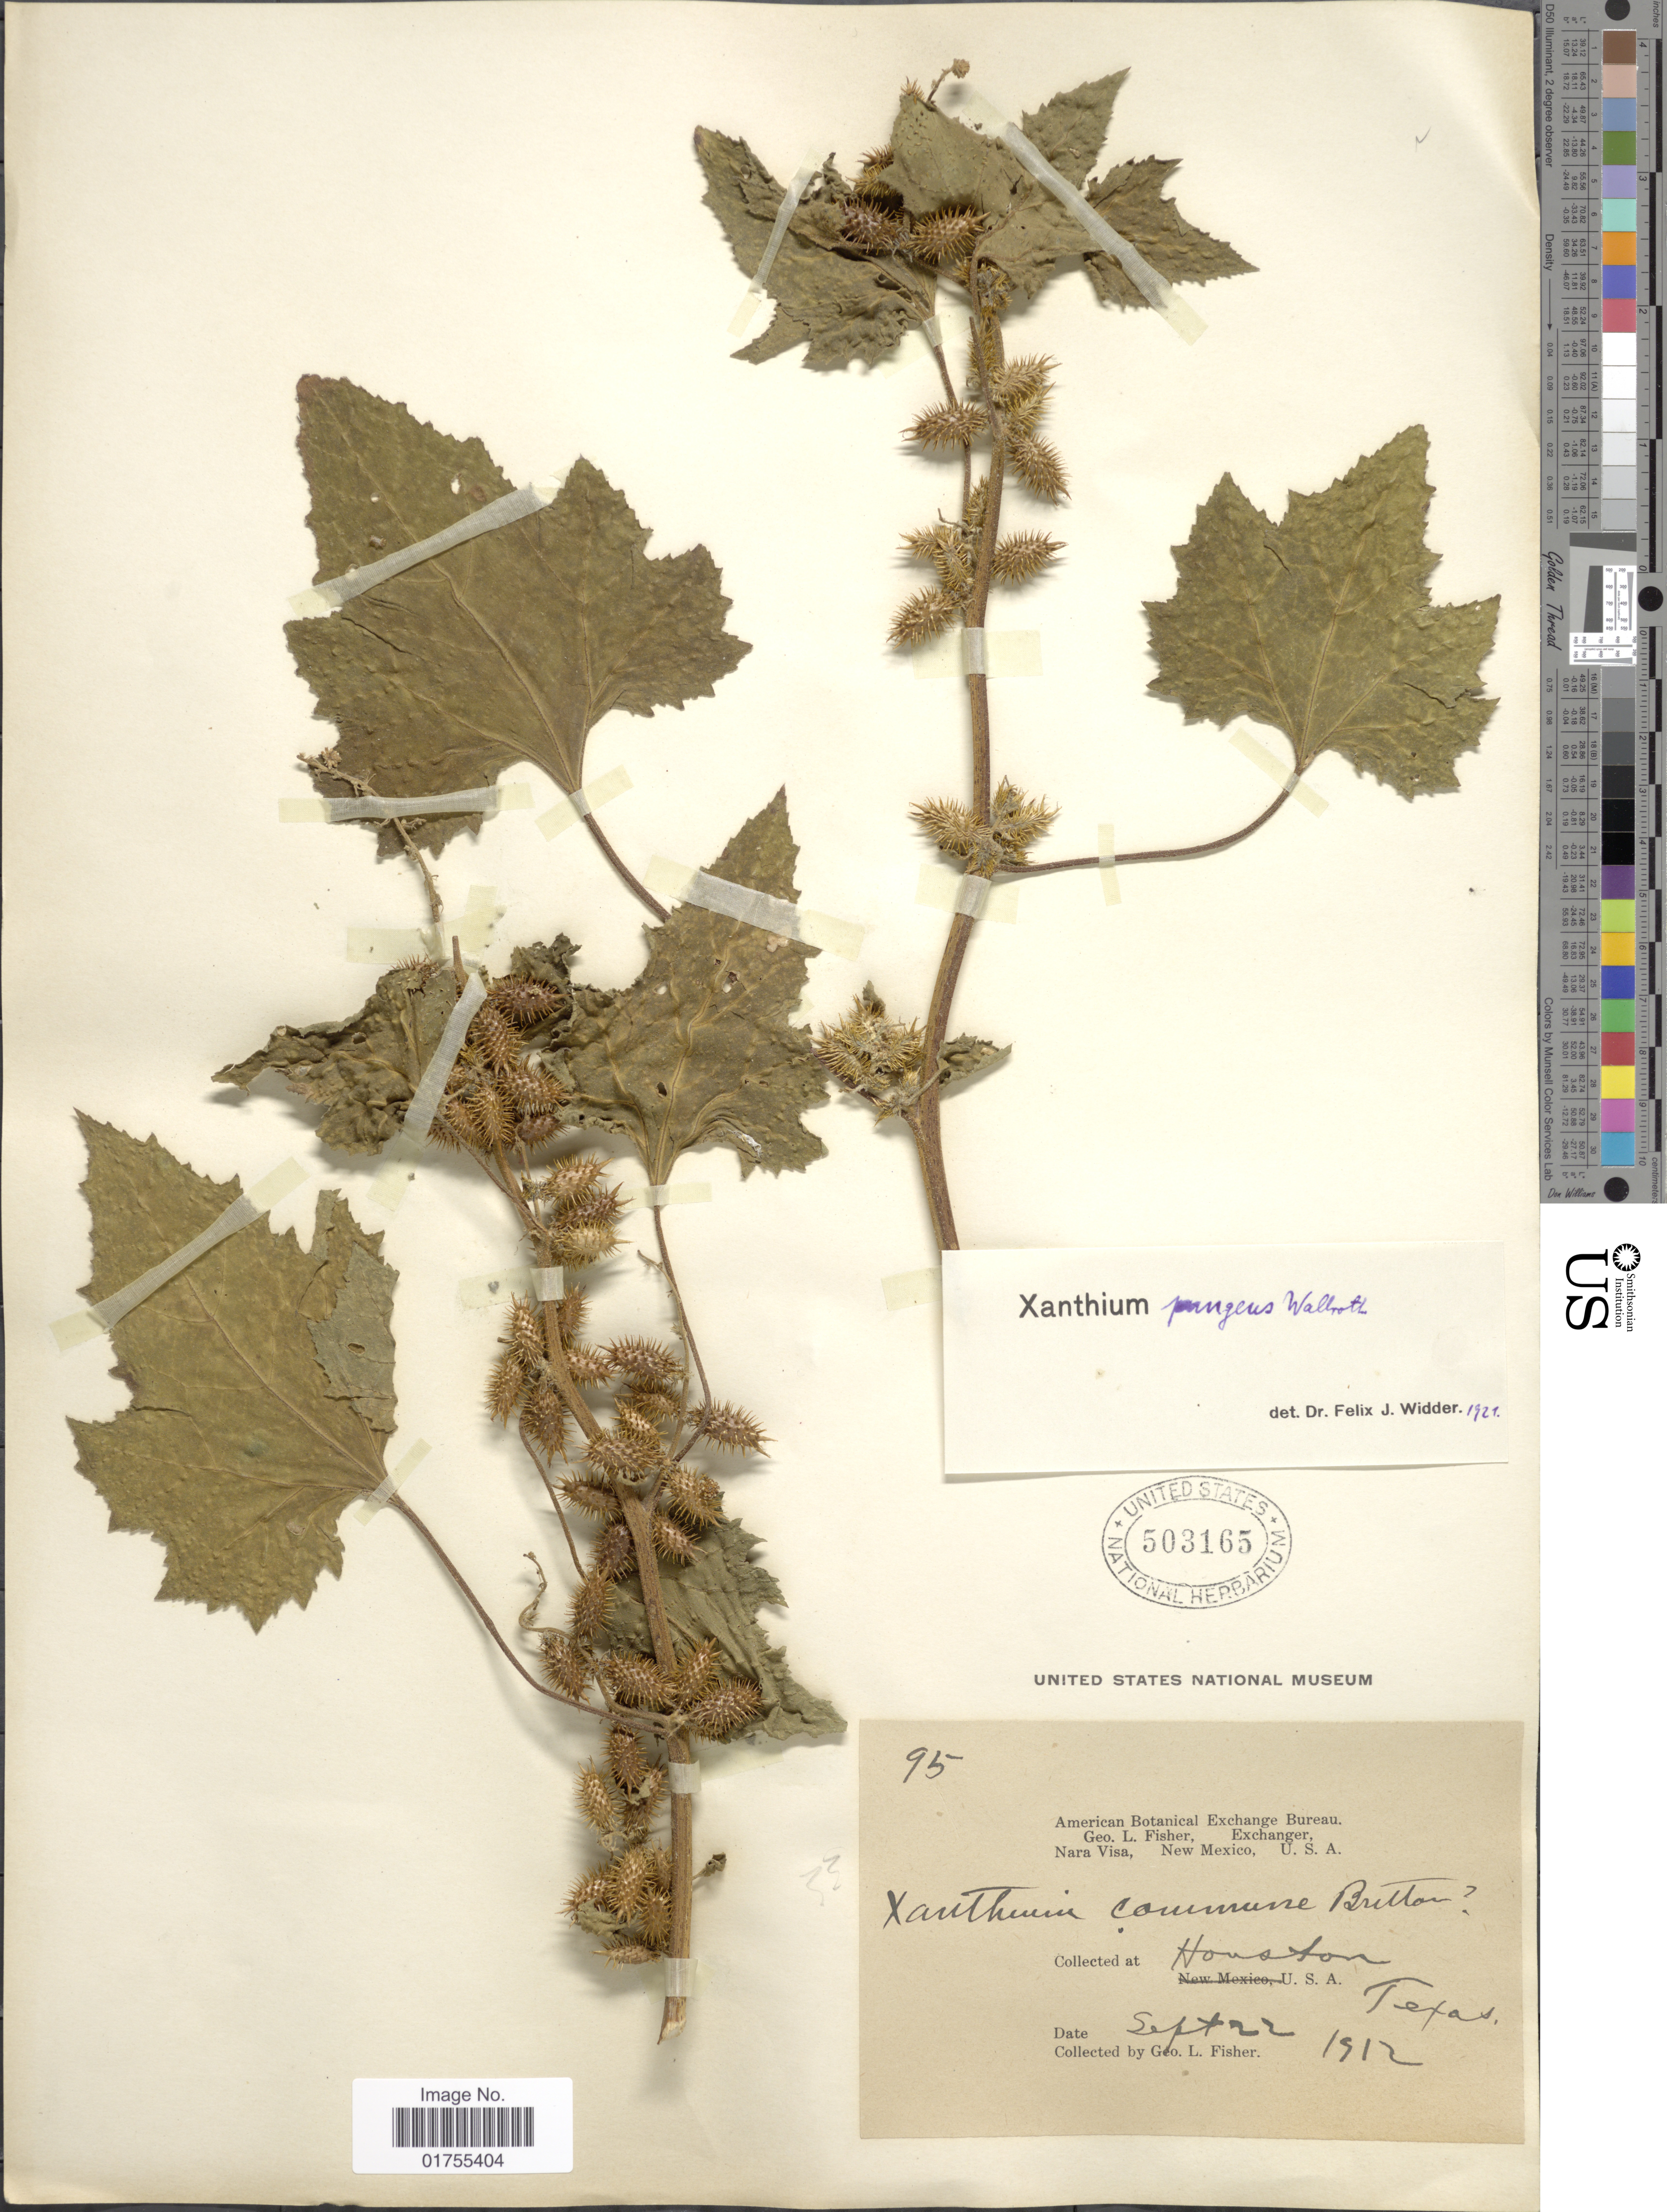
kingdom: Plantae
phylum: Tracheophyta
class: Magnoliopsida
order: Asterales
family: Asteraceae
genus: Xanthium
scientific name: Xanthium strumarium var. glabratum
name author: Mill.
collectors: G. L. Fisher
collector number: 95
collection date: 1912-09-22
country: United States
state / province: Texas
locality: Houston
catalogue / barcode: US 503165